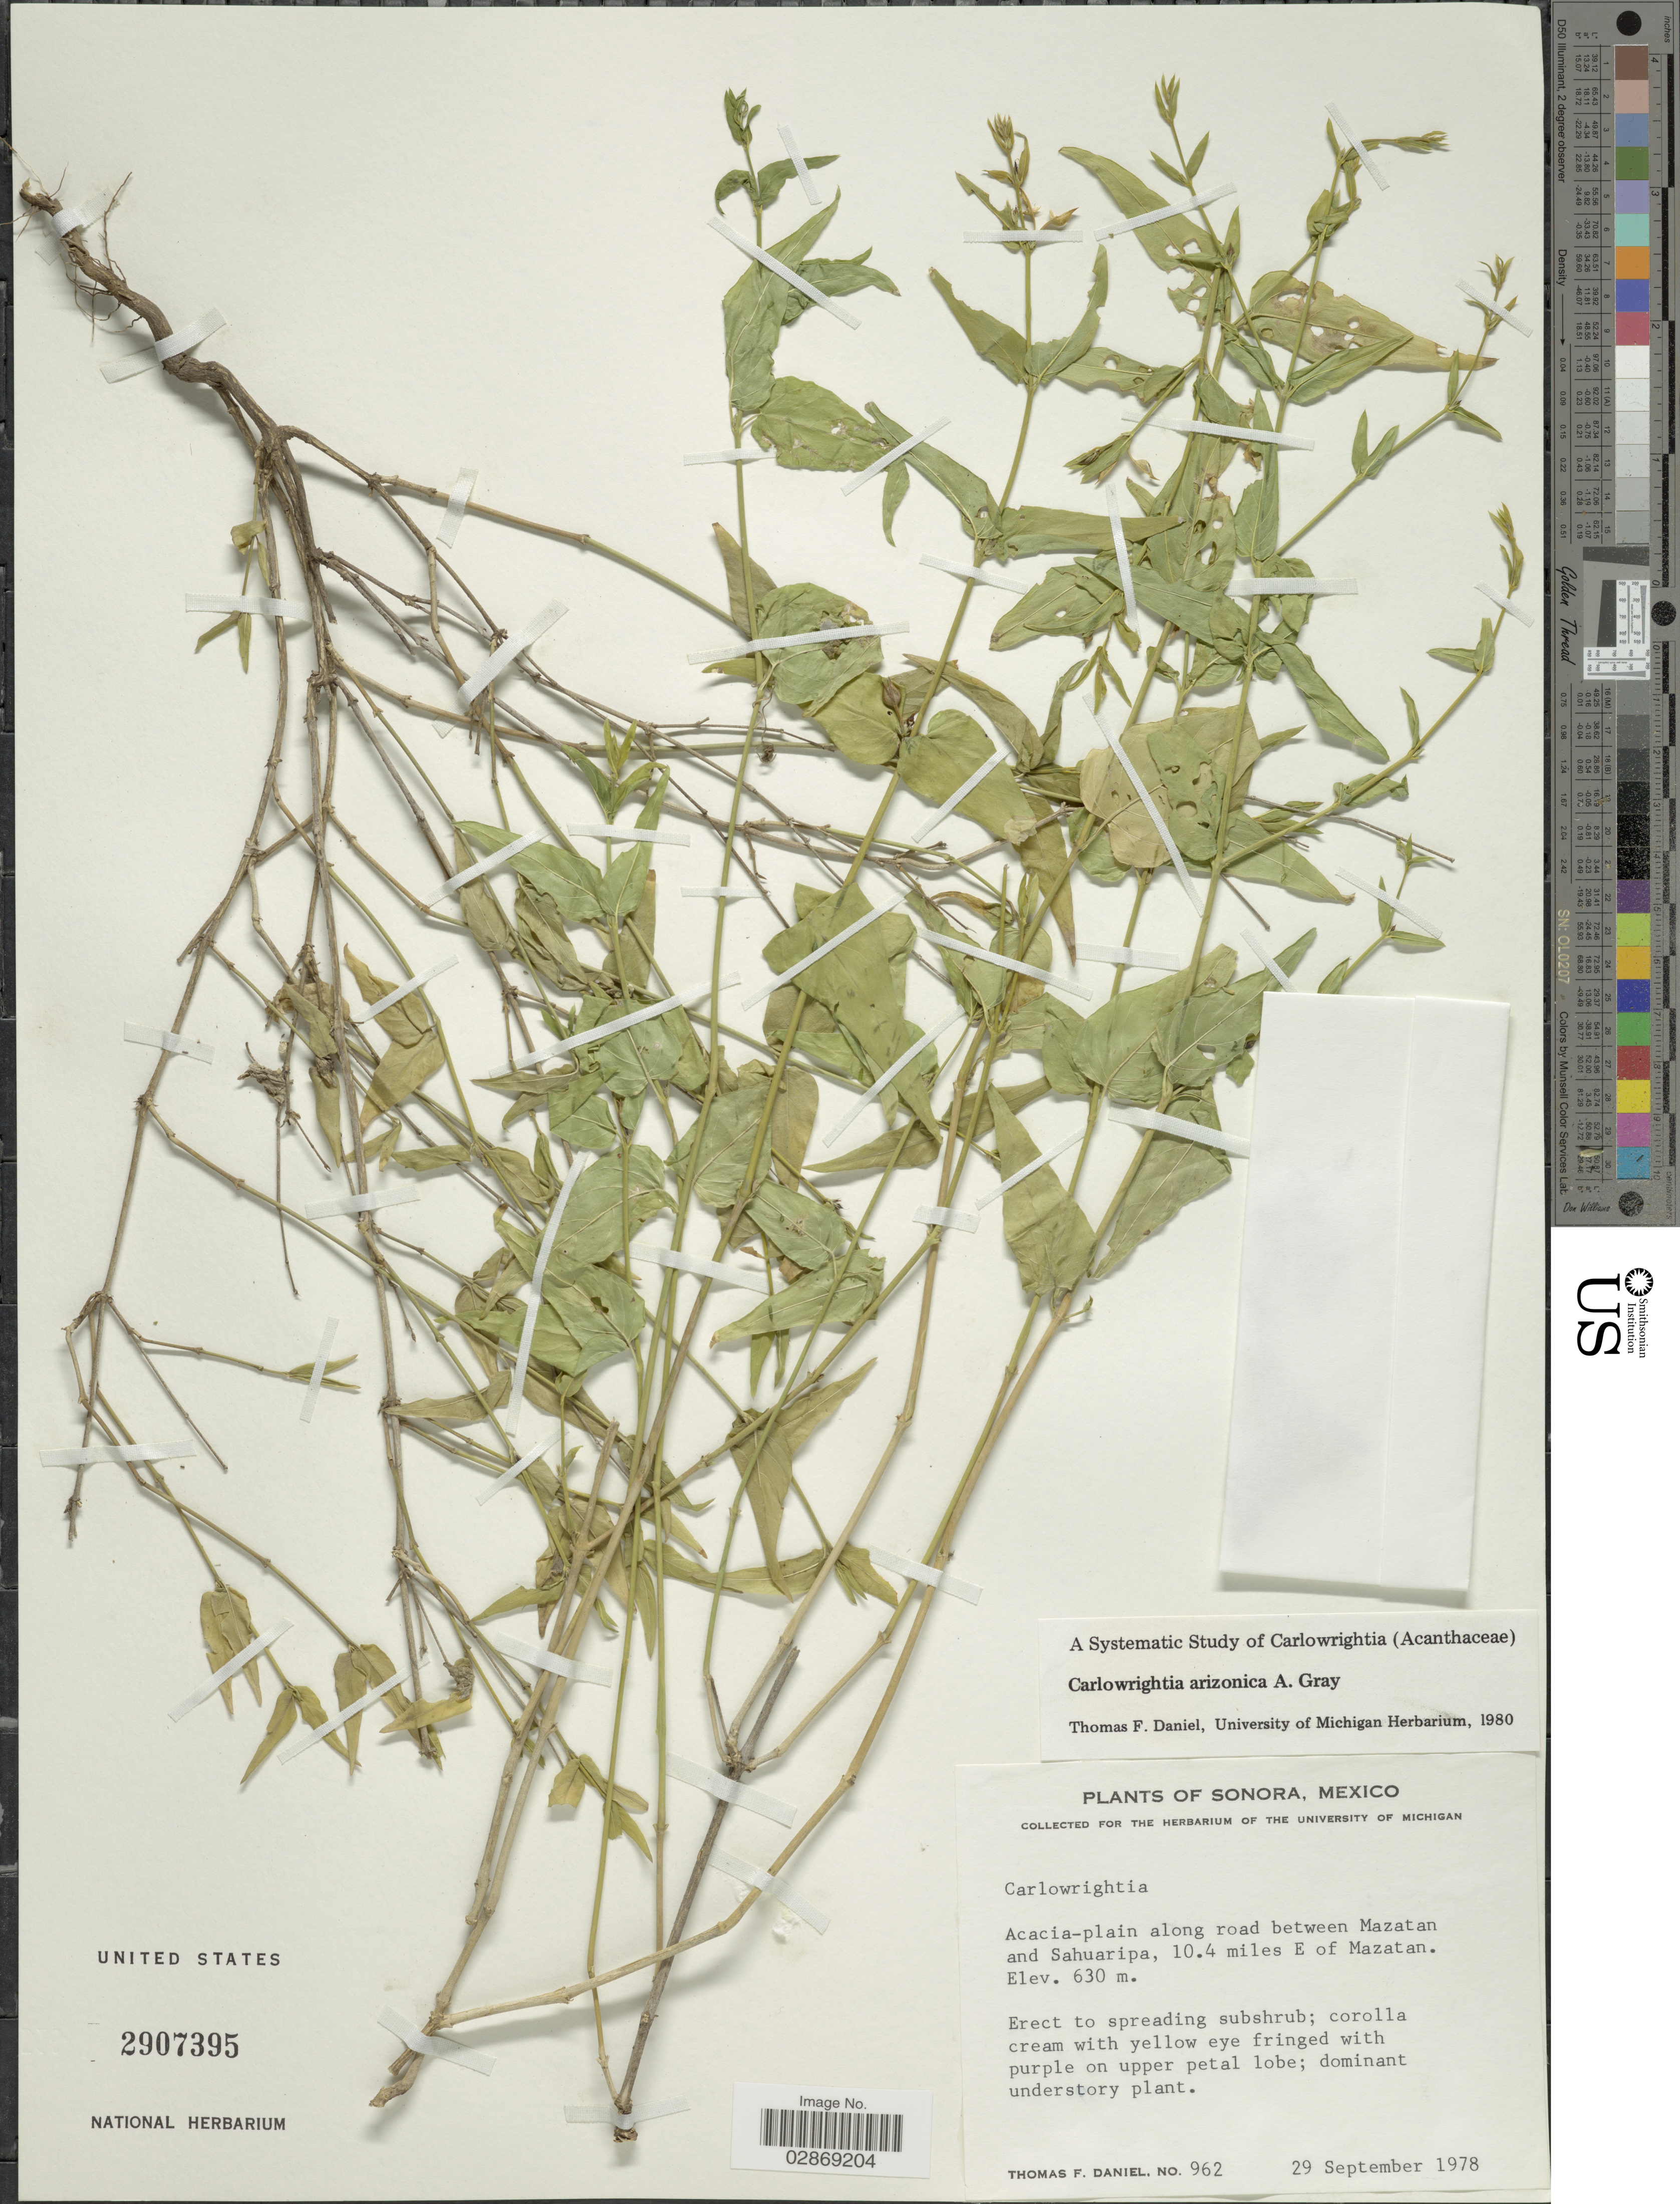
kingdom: Plantae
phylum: Tracheophyta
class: Magnoliopsida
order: Lamiales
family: Acanthaceae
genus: Carlowrightia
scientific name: Carlowrightia arizonica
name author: A. Gray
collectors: T. F. Daniel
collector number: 962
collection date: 1978-09-29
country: Mexico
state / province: Sonora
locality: Acacia-plain along road between Mazatan and Sahuaripa, 10.4 miles E of Mazatan.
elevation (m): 630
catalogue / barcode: US 2907395